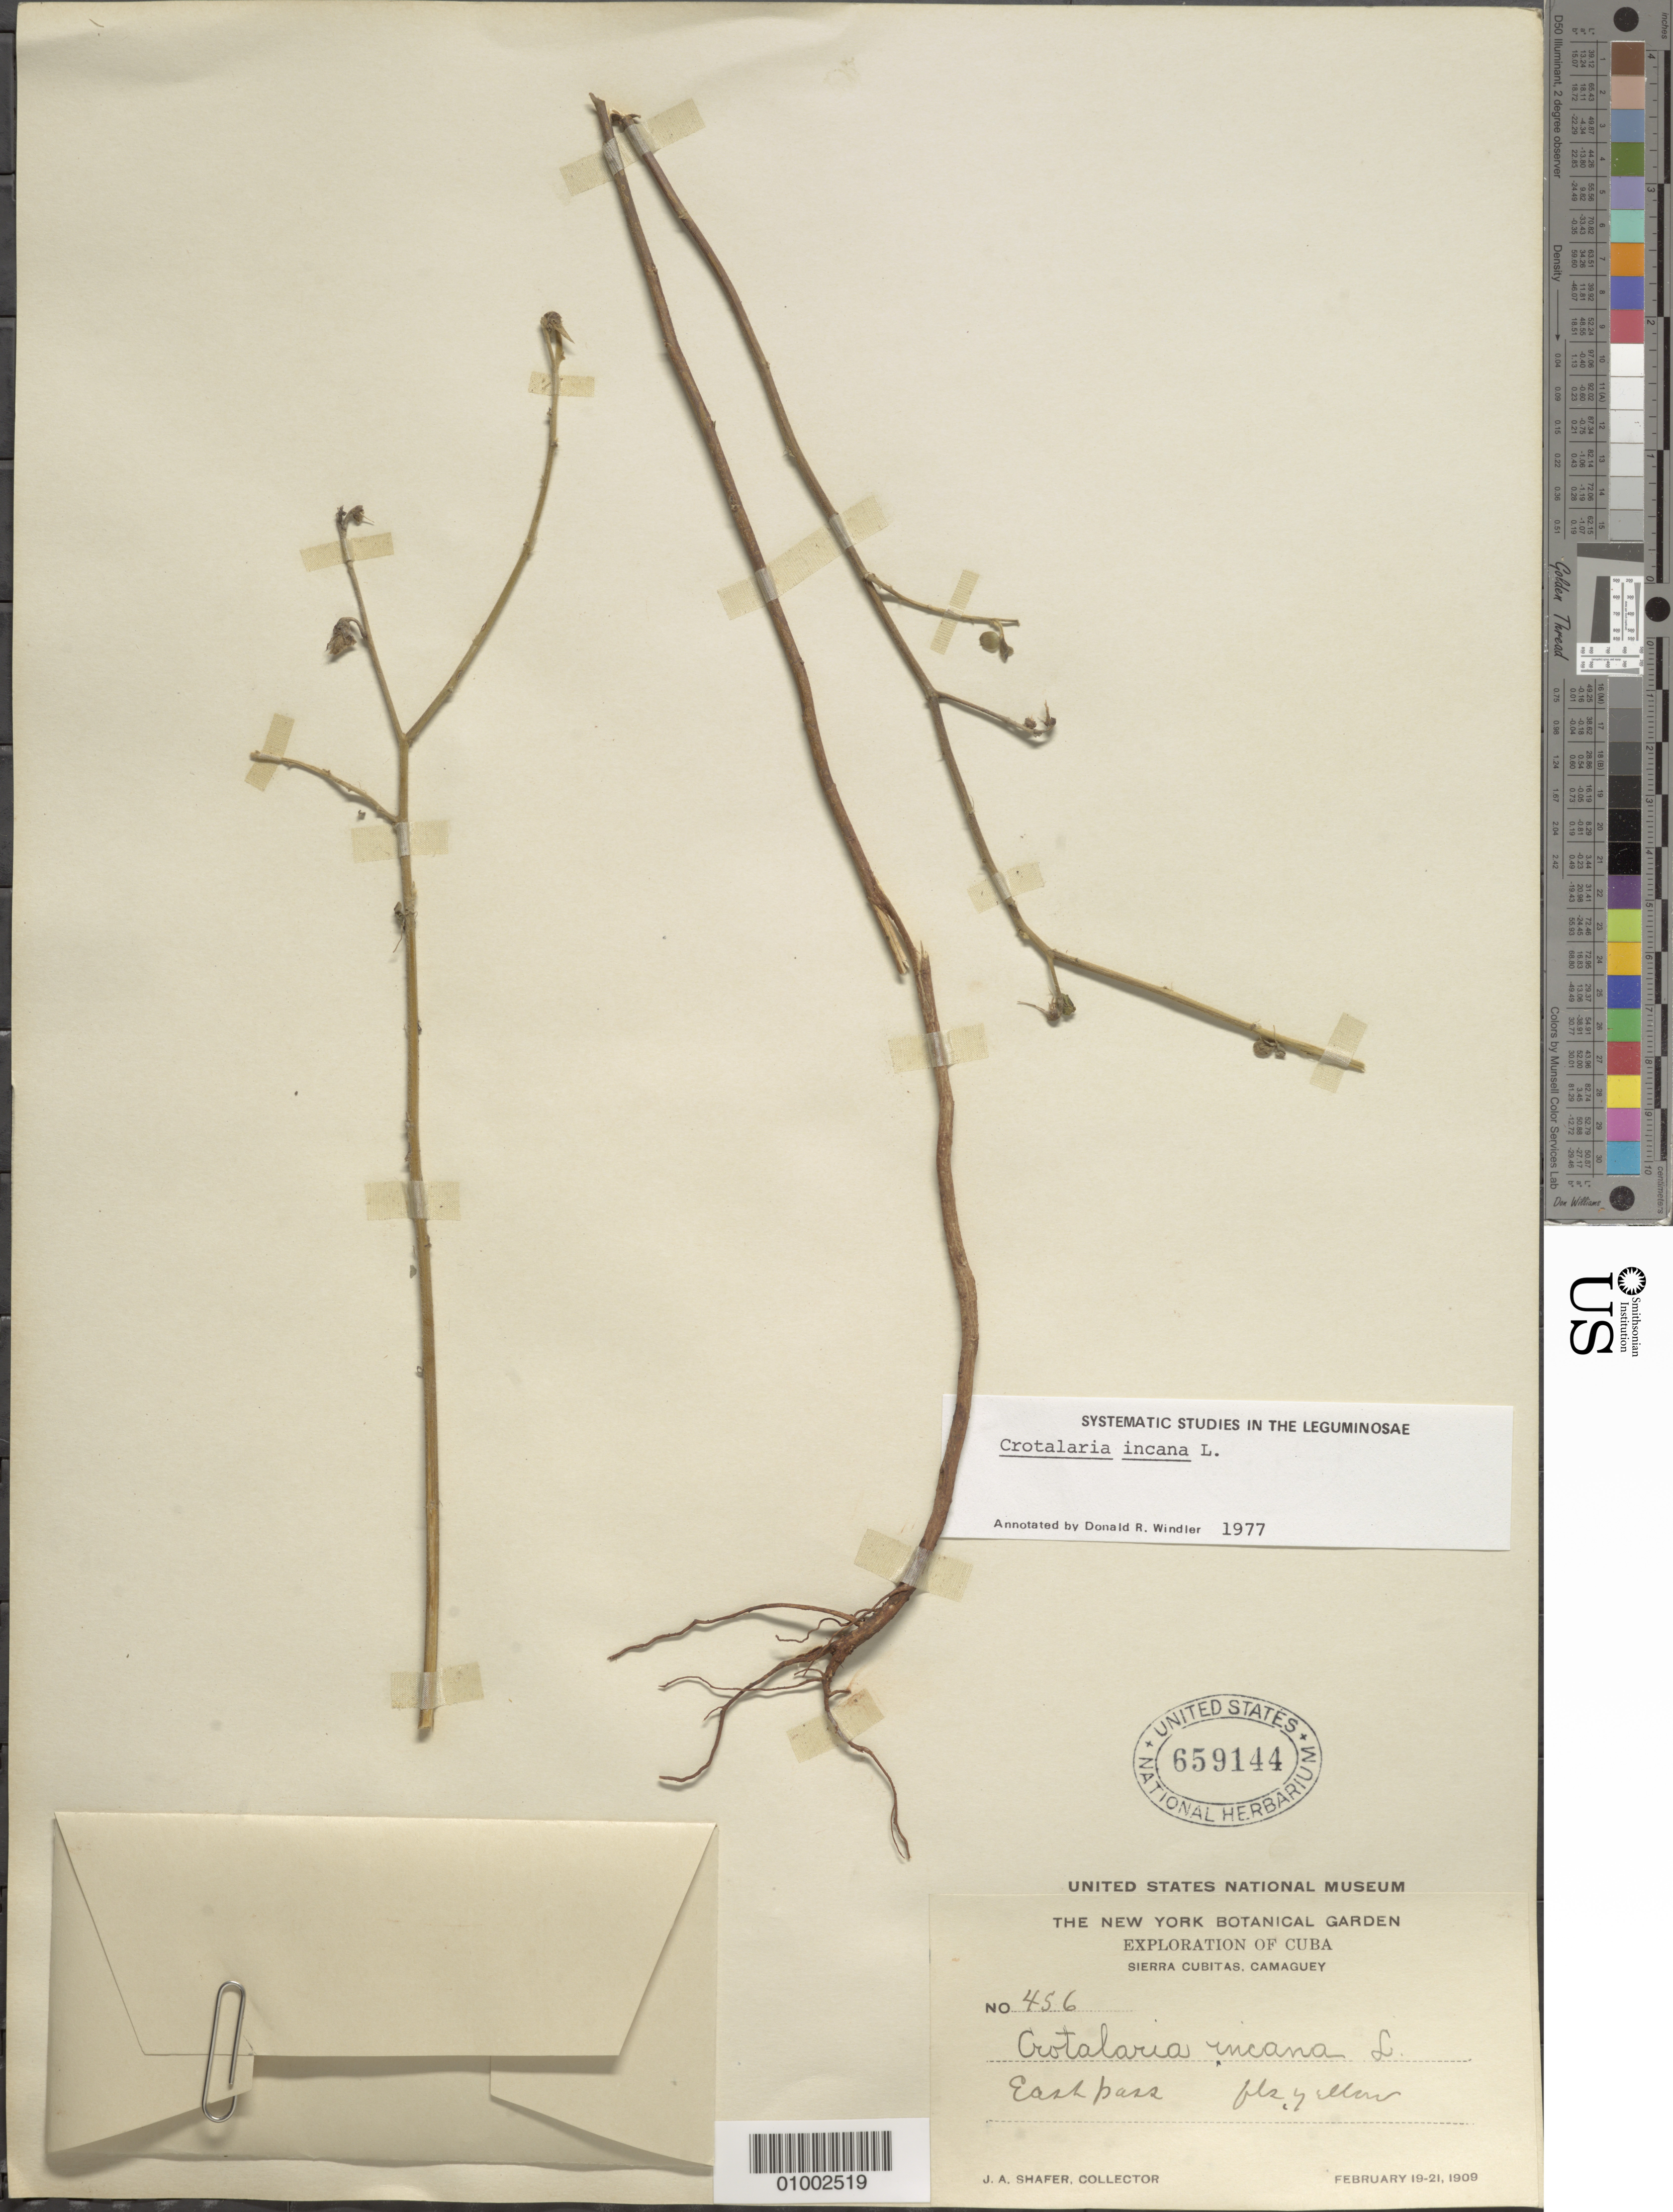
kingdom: Plantae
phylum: Tracheophyta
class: Magnoliopsida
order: Fabales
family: Fabaceae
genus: Crotalaria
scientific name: Crotalaria incana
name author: L.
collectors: J. A. Shafer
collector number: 456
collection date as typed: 19 Feb 1909 to 21 Feb 1909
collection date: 1909-02-19/1909-02-21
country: Cuba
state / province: Camagüey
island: Cuba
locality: Sierra Cubitas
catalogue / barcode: US 659144